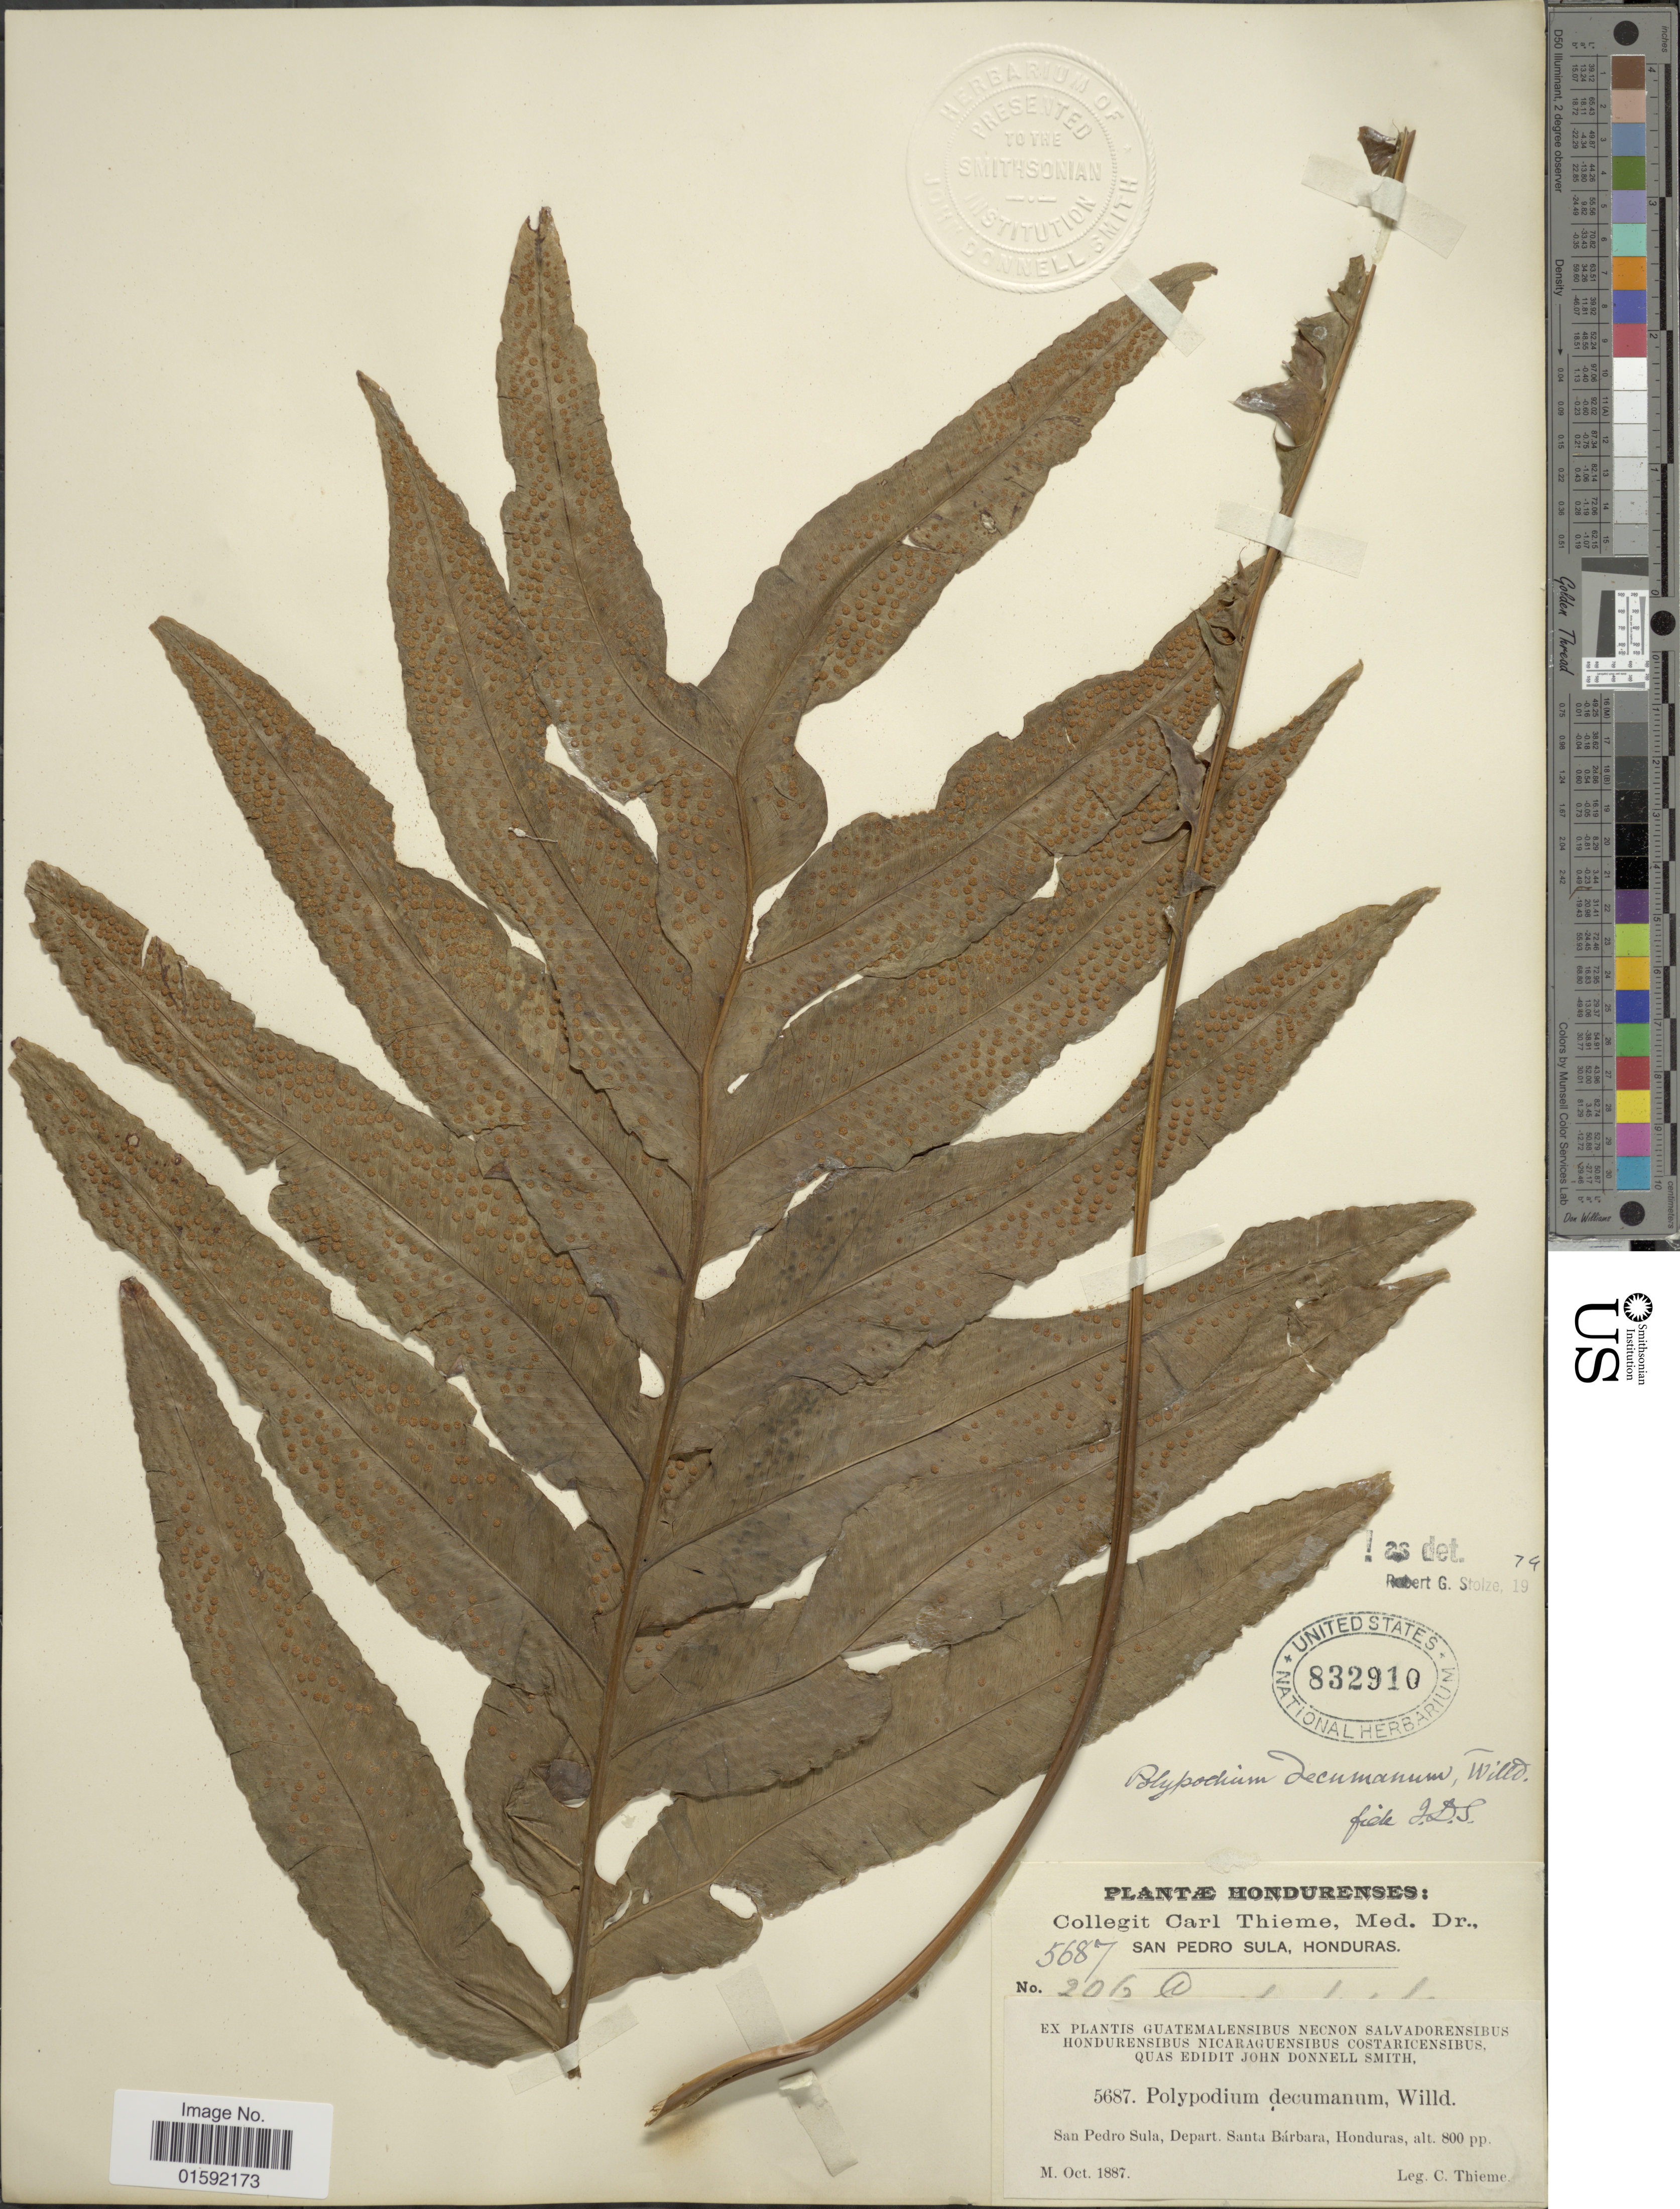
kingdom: Plantae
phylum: Tracheophyta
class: Polypodiopsida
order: Polypodiales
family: Polypodiaceae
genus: Phlebodium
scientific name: Phlebodium decumanum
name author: (Willd.) J. Sm.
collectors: C. Thieme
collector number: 5687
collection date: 1887-10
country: Honduras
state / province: Santa Bárbara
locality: San Pedro Sula, Depart. Santa Barbara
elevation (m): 244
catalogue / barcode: US 832910